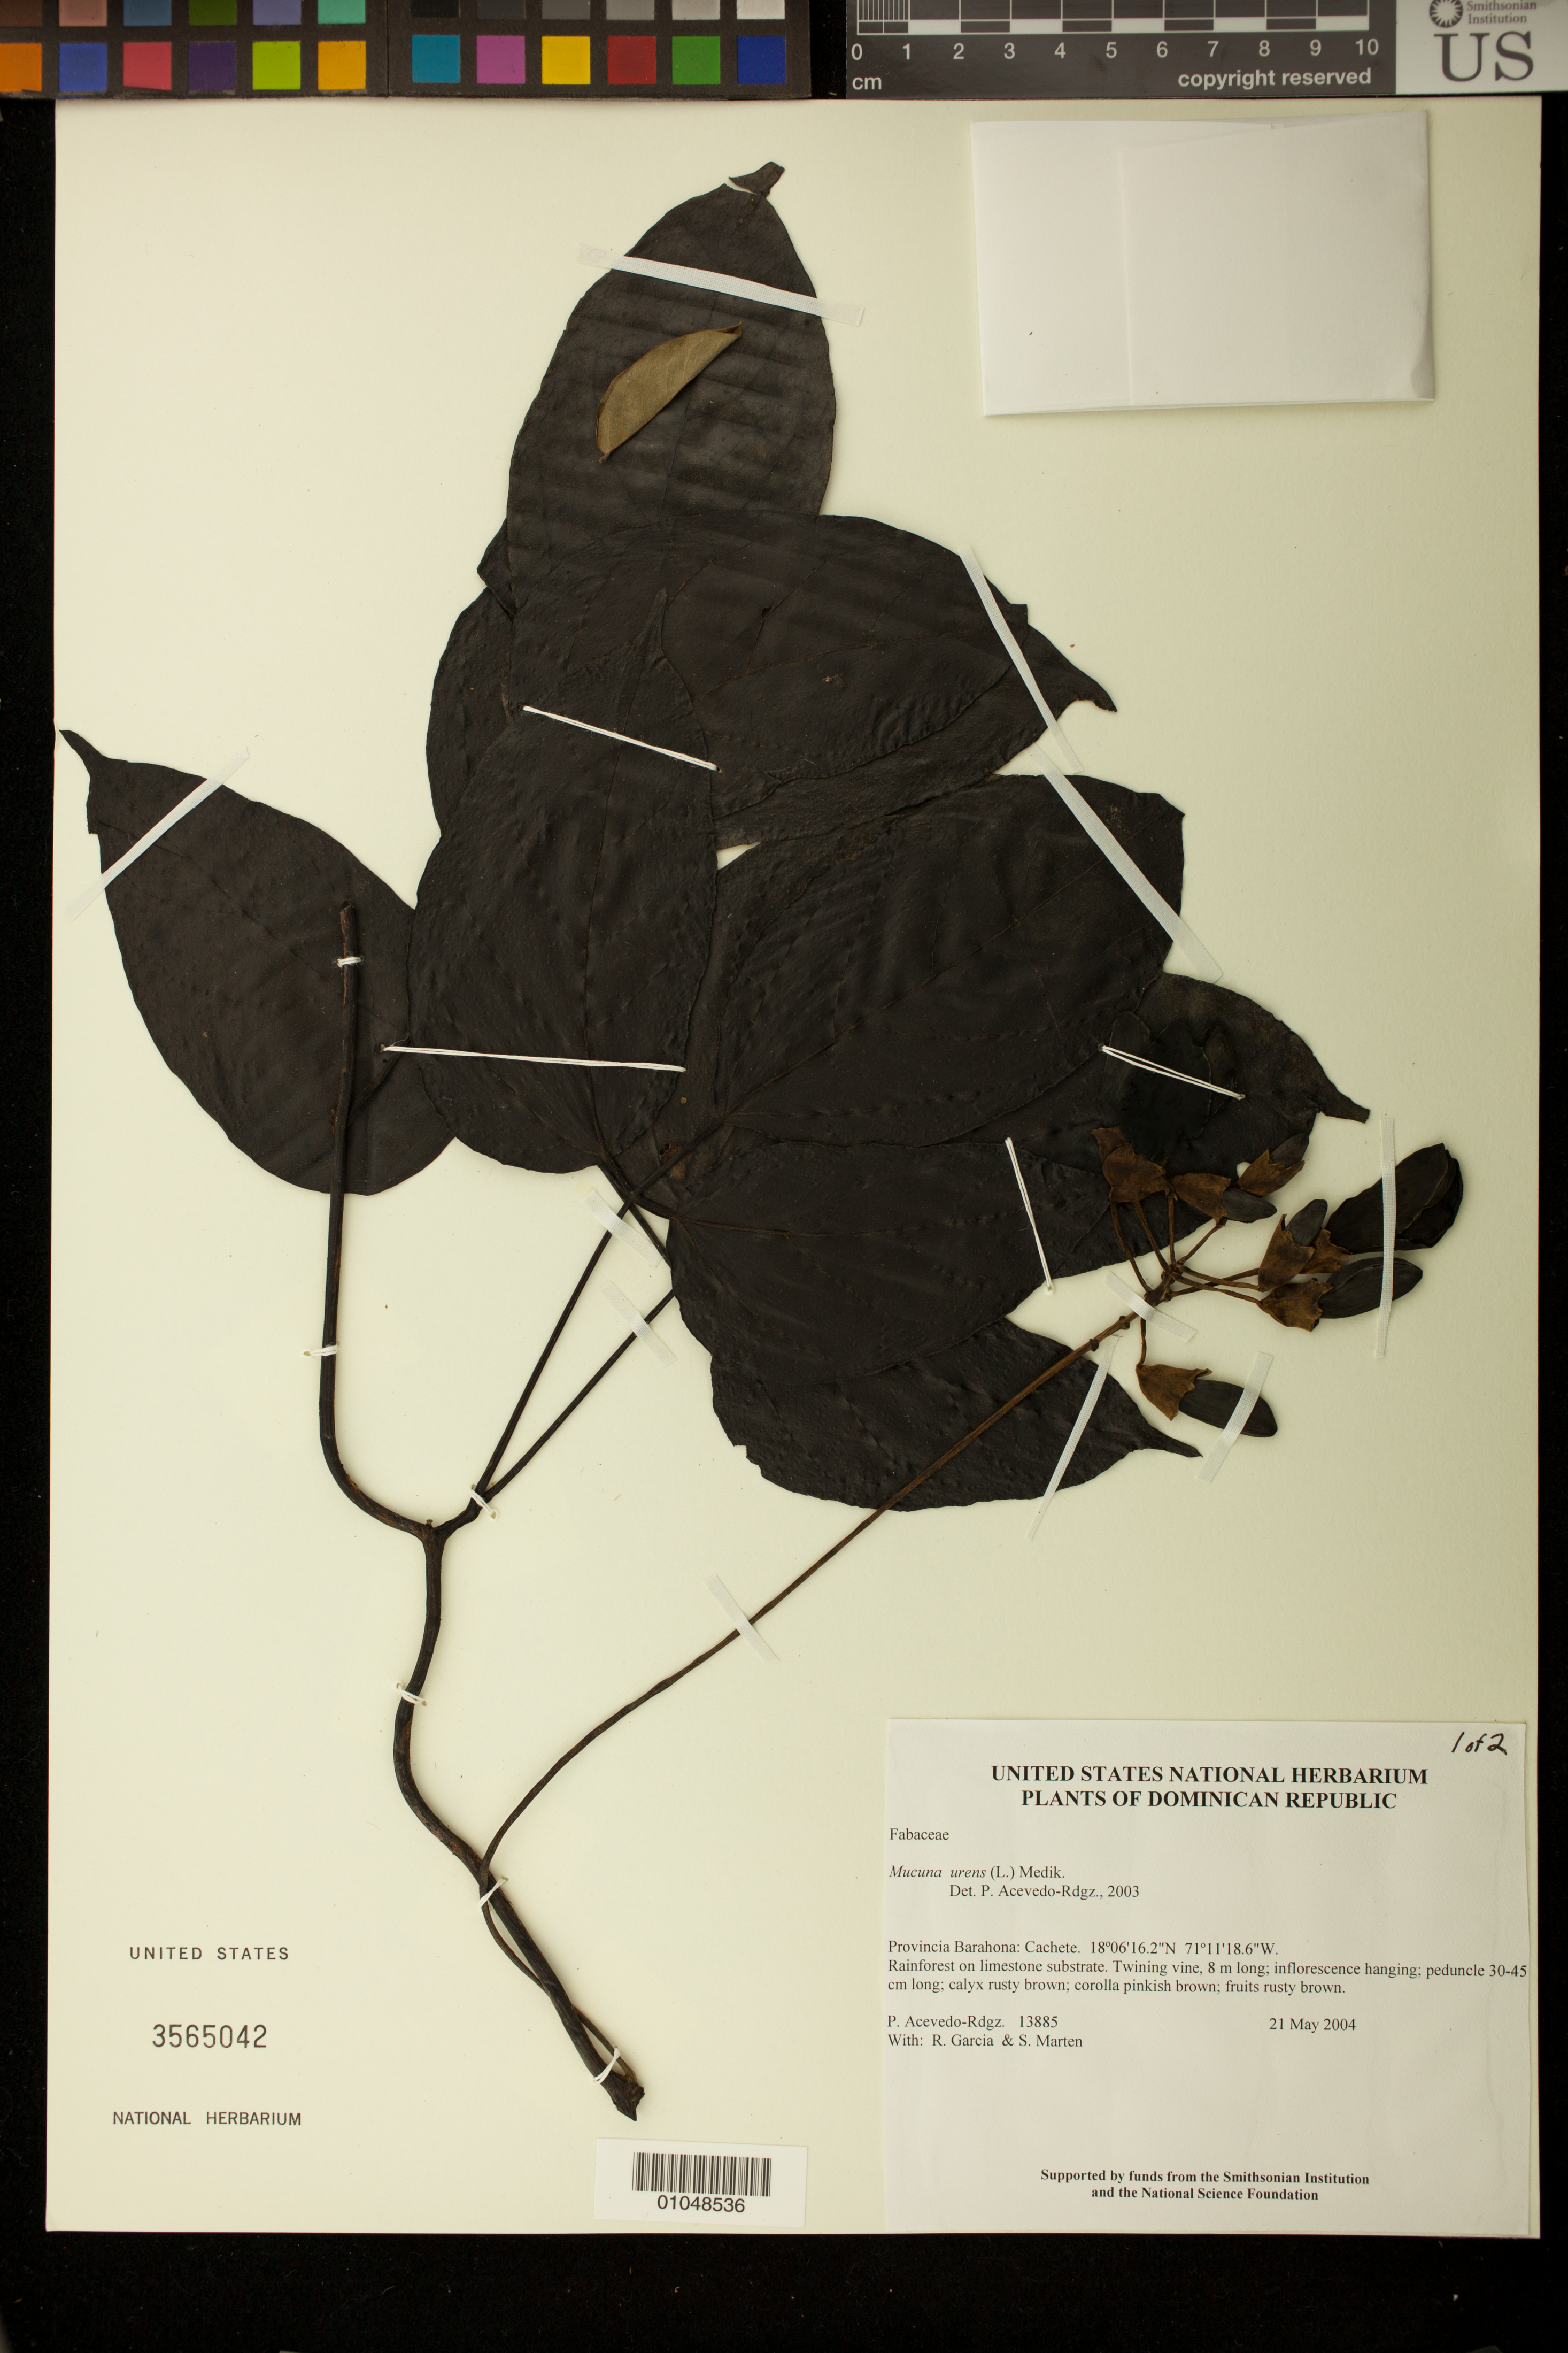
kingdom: Plantae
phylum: Tracheophyta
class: Magnoliopsida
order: Fabales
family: Fabaceae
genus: Mucuna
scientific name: Mucuna urens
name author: (L.) Medik.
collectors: P. Acevedo-Rodr., R. G. García & S. Marten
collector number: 13885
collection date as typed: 21 May 2004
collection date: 2004-05-21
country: Dominican Republic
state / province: Barahona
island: Hispaniola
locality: Cachete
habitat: Rainforest on limestone substrate.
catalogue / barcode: US 3565042